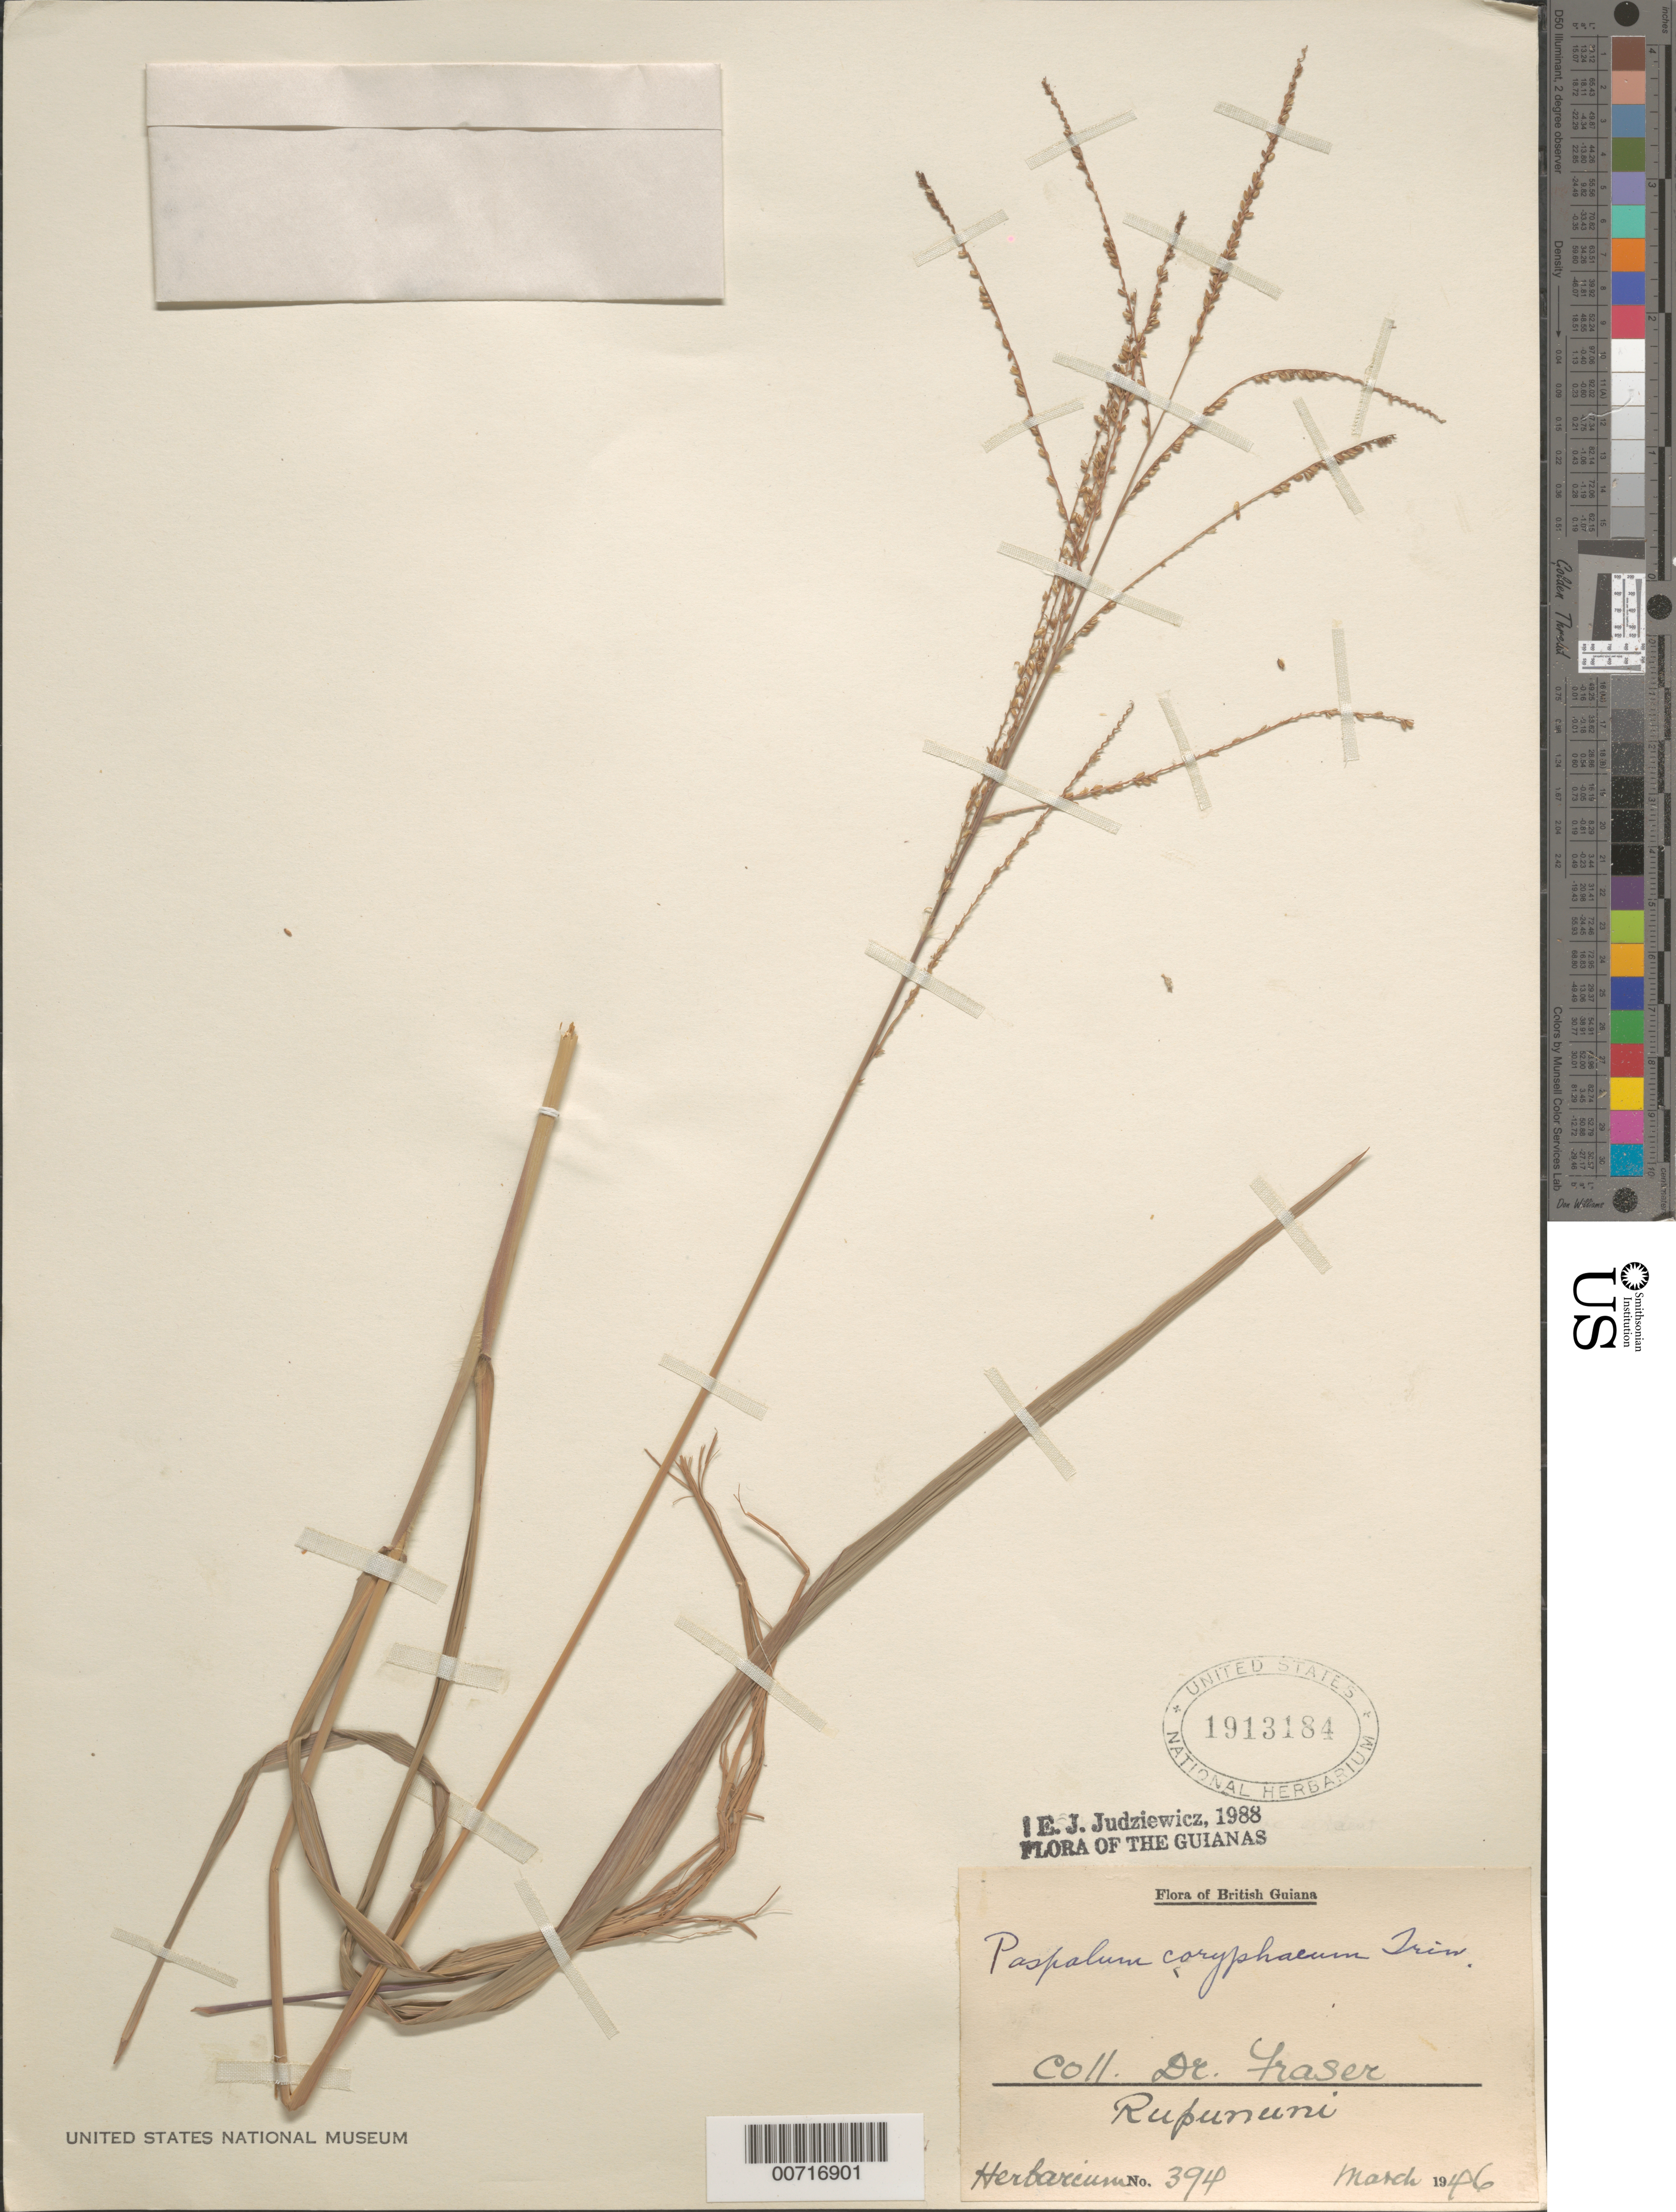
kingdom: Plantae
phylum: Tracheophyta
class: Liliopsida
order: Poales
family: Poaceae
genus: Paspalum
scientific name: Paspalum coryphaeum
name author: Trin.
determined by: Judziewicz, E. J.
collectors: H. Fraser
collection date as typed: Mar-46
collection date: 1946-03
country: Guyana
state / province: U. Takutu-U. Essequibo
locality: Rupununi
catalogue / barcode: US 1913184